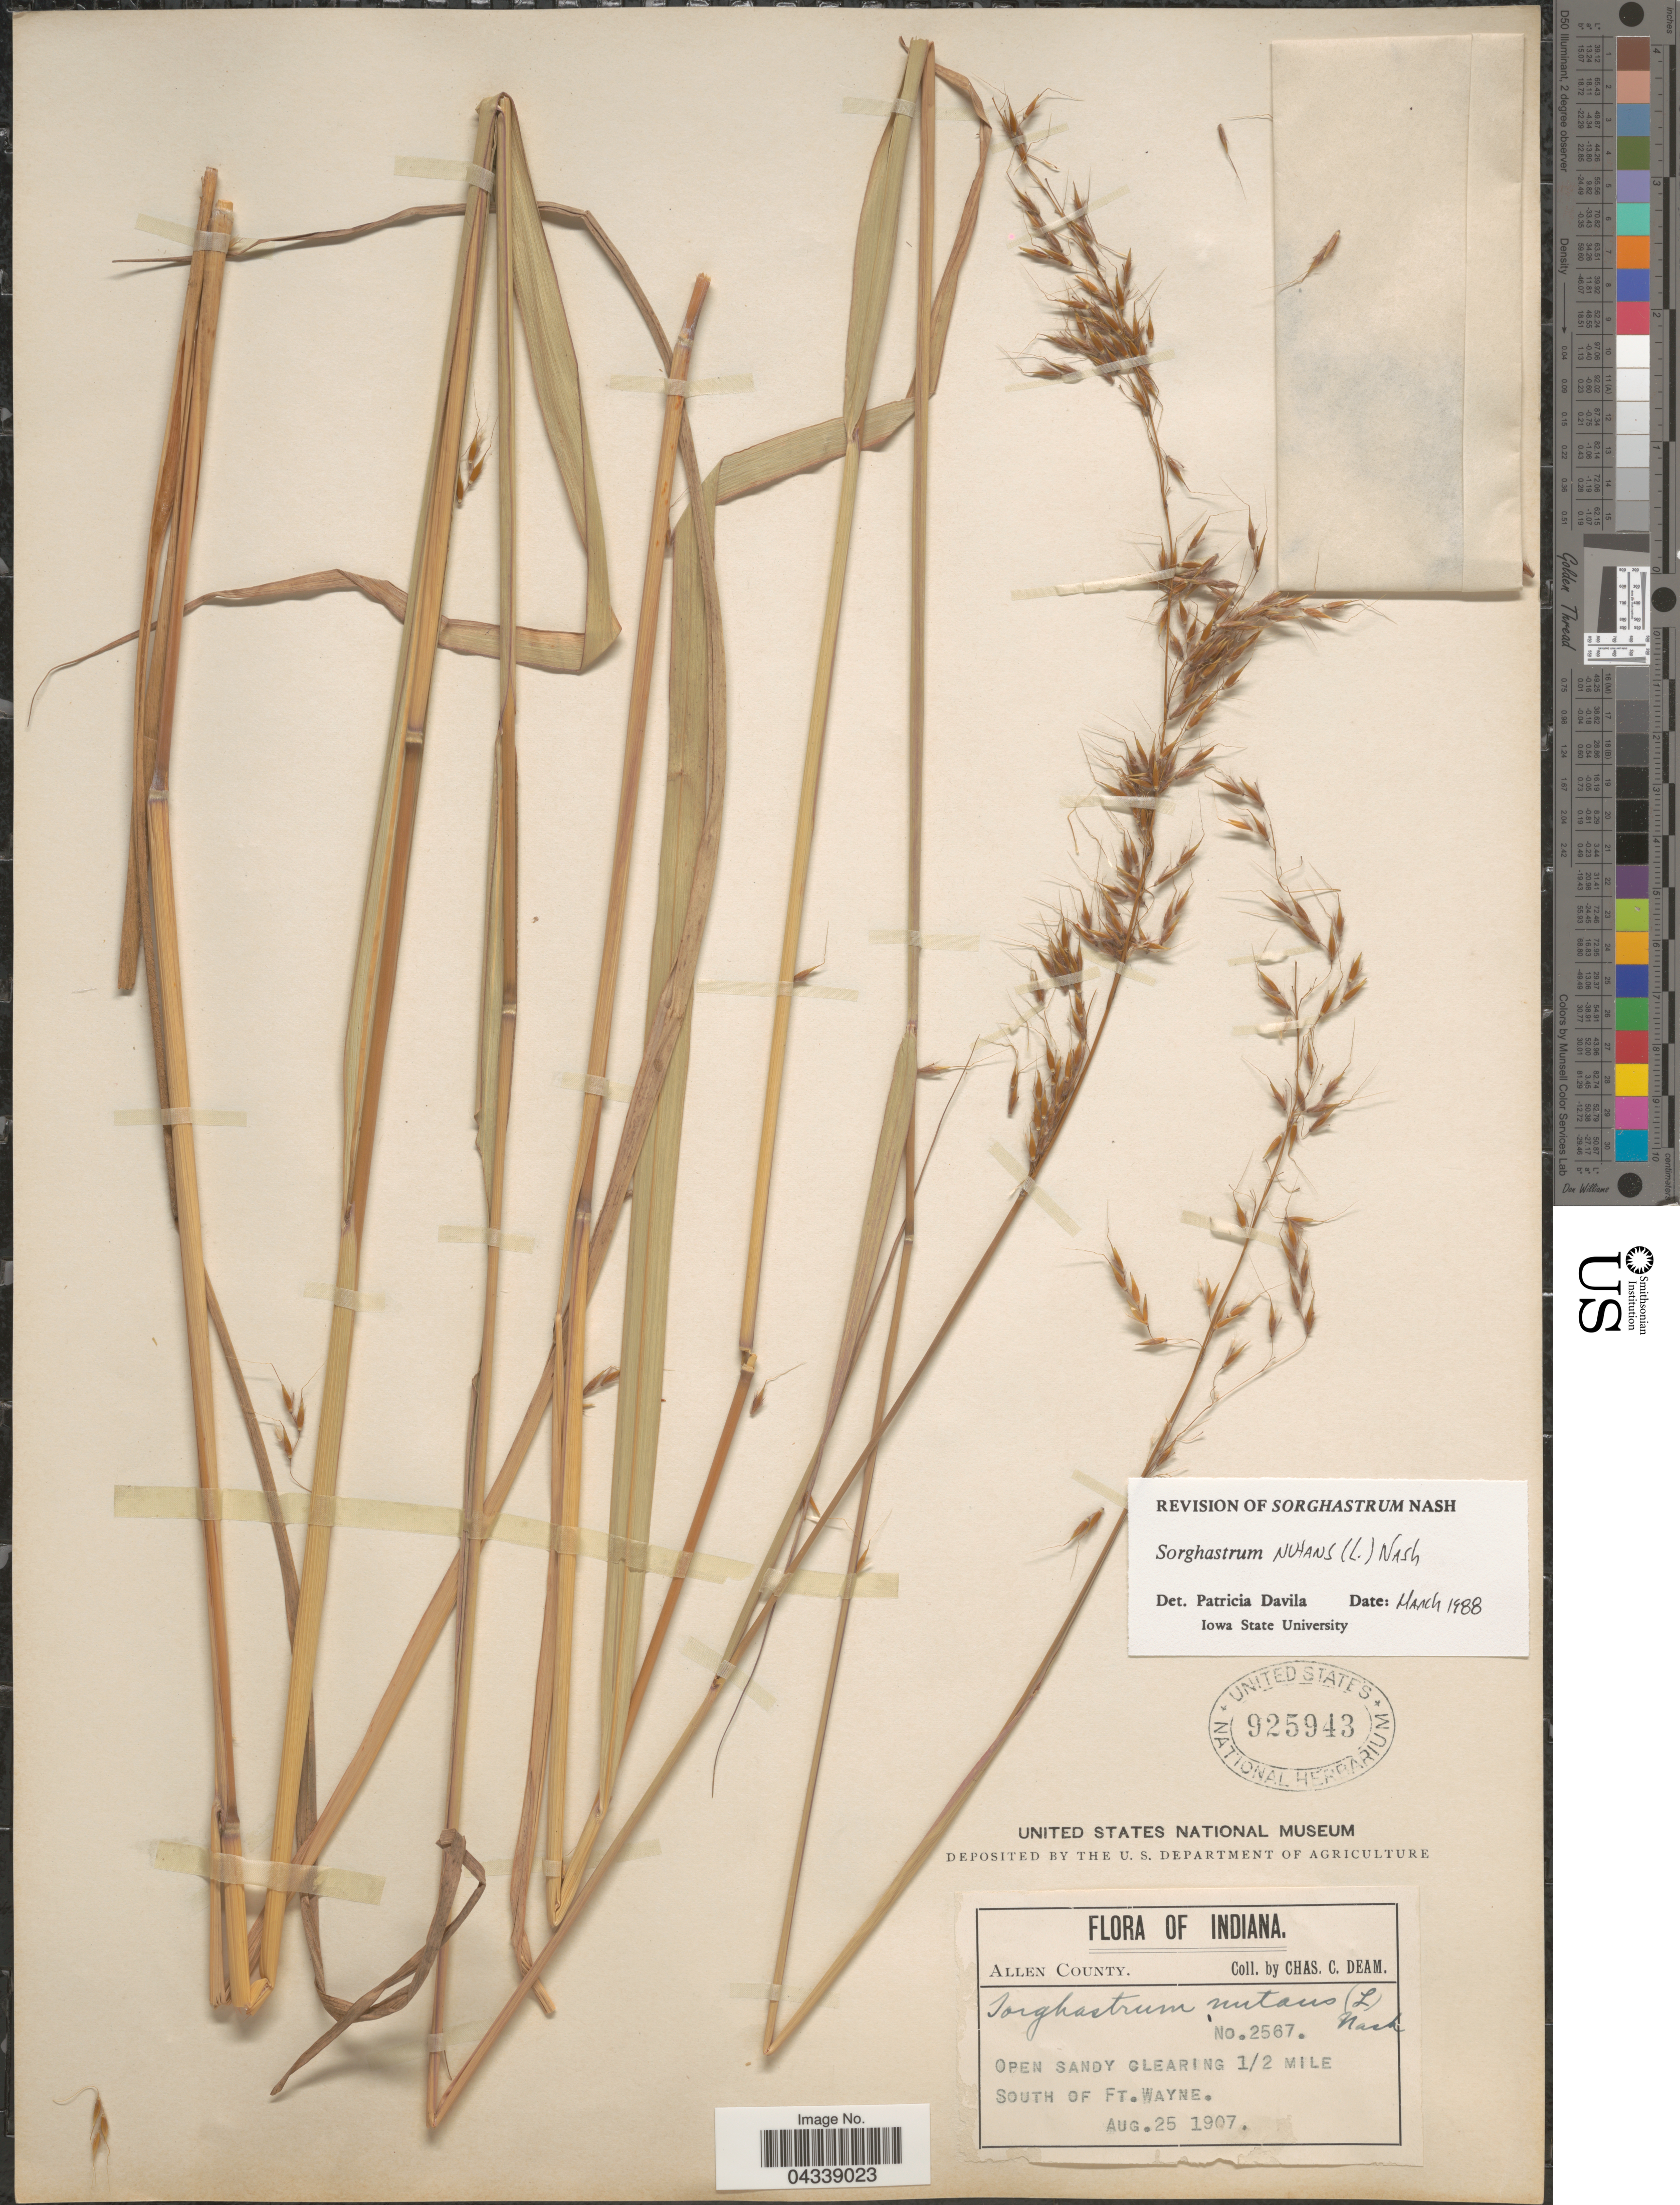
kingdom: Plantae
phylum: Tracheophyta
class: Liliopsida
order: Poales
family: Poaceae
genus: Sorghastrum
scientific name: Sorghastrum nutans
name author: (L.) Nash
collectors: C. C. Deam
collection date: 1907-08-25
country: United States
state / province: Indiana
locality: Allen County. Open sandy clearing 1/2 mile South of Ft. Wayne.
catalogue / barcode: US 925943